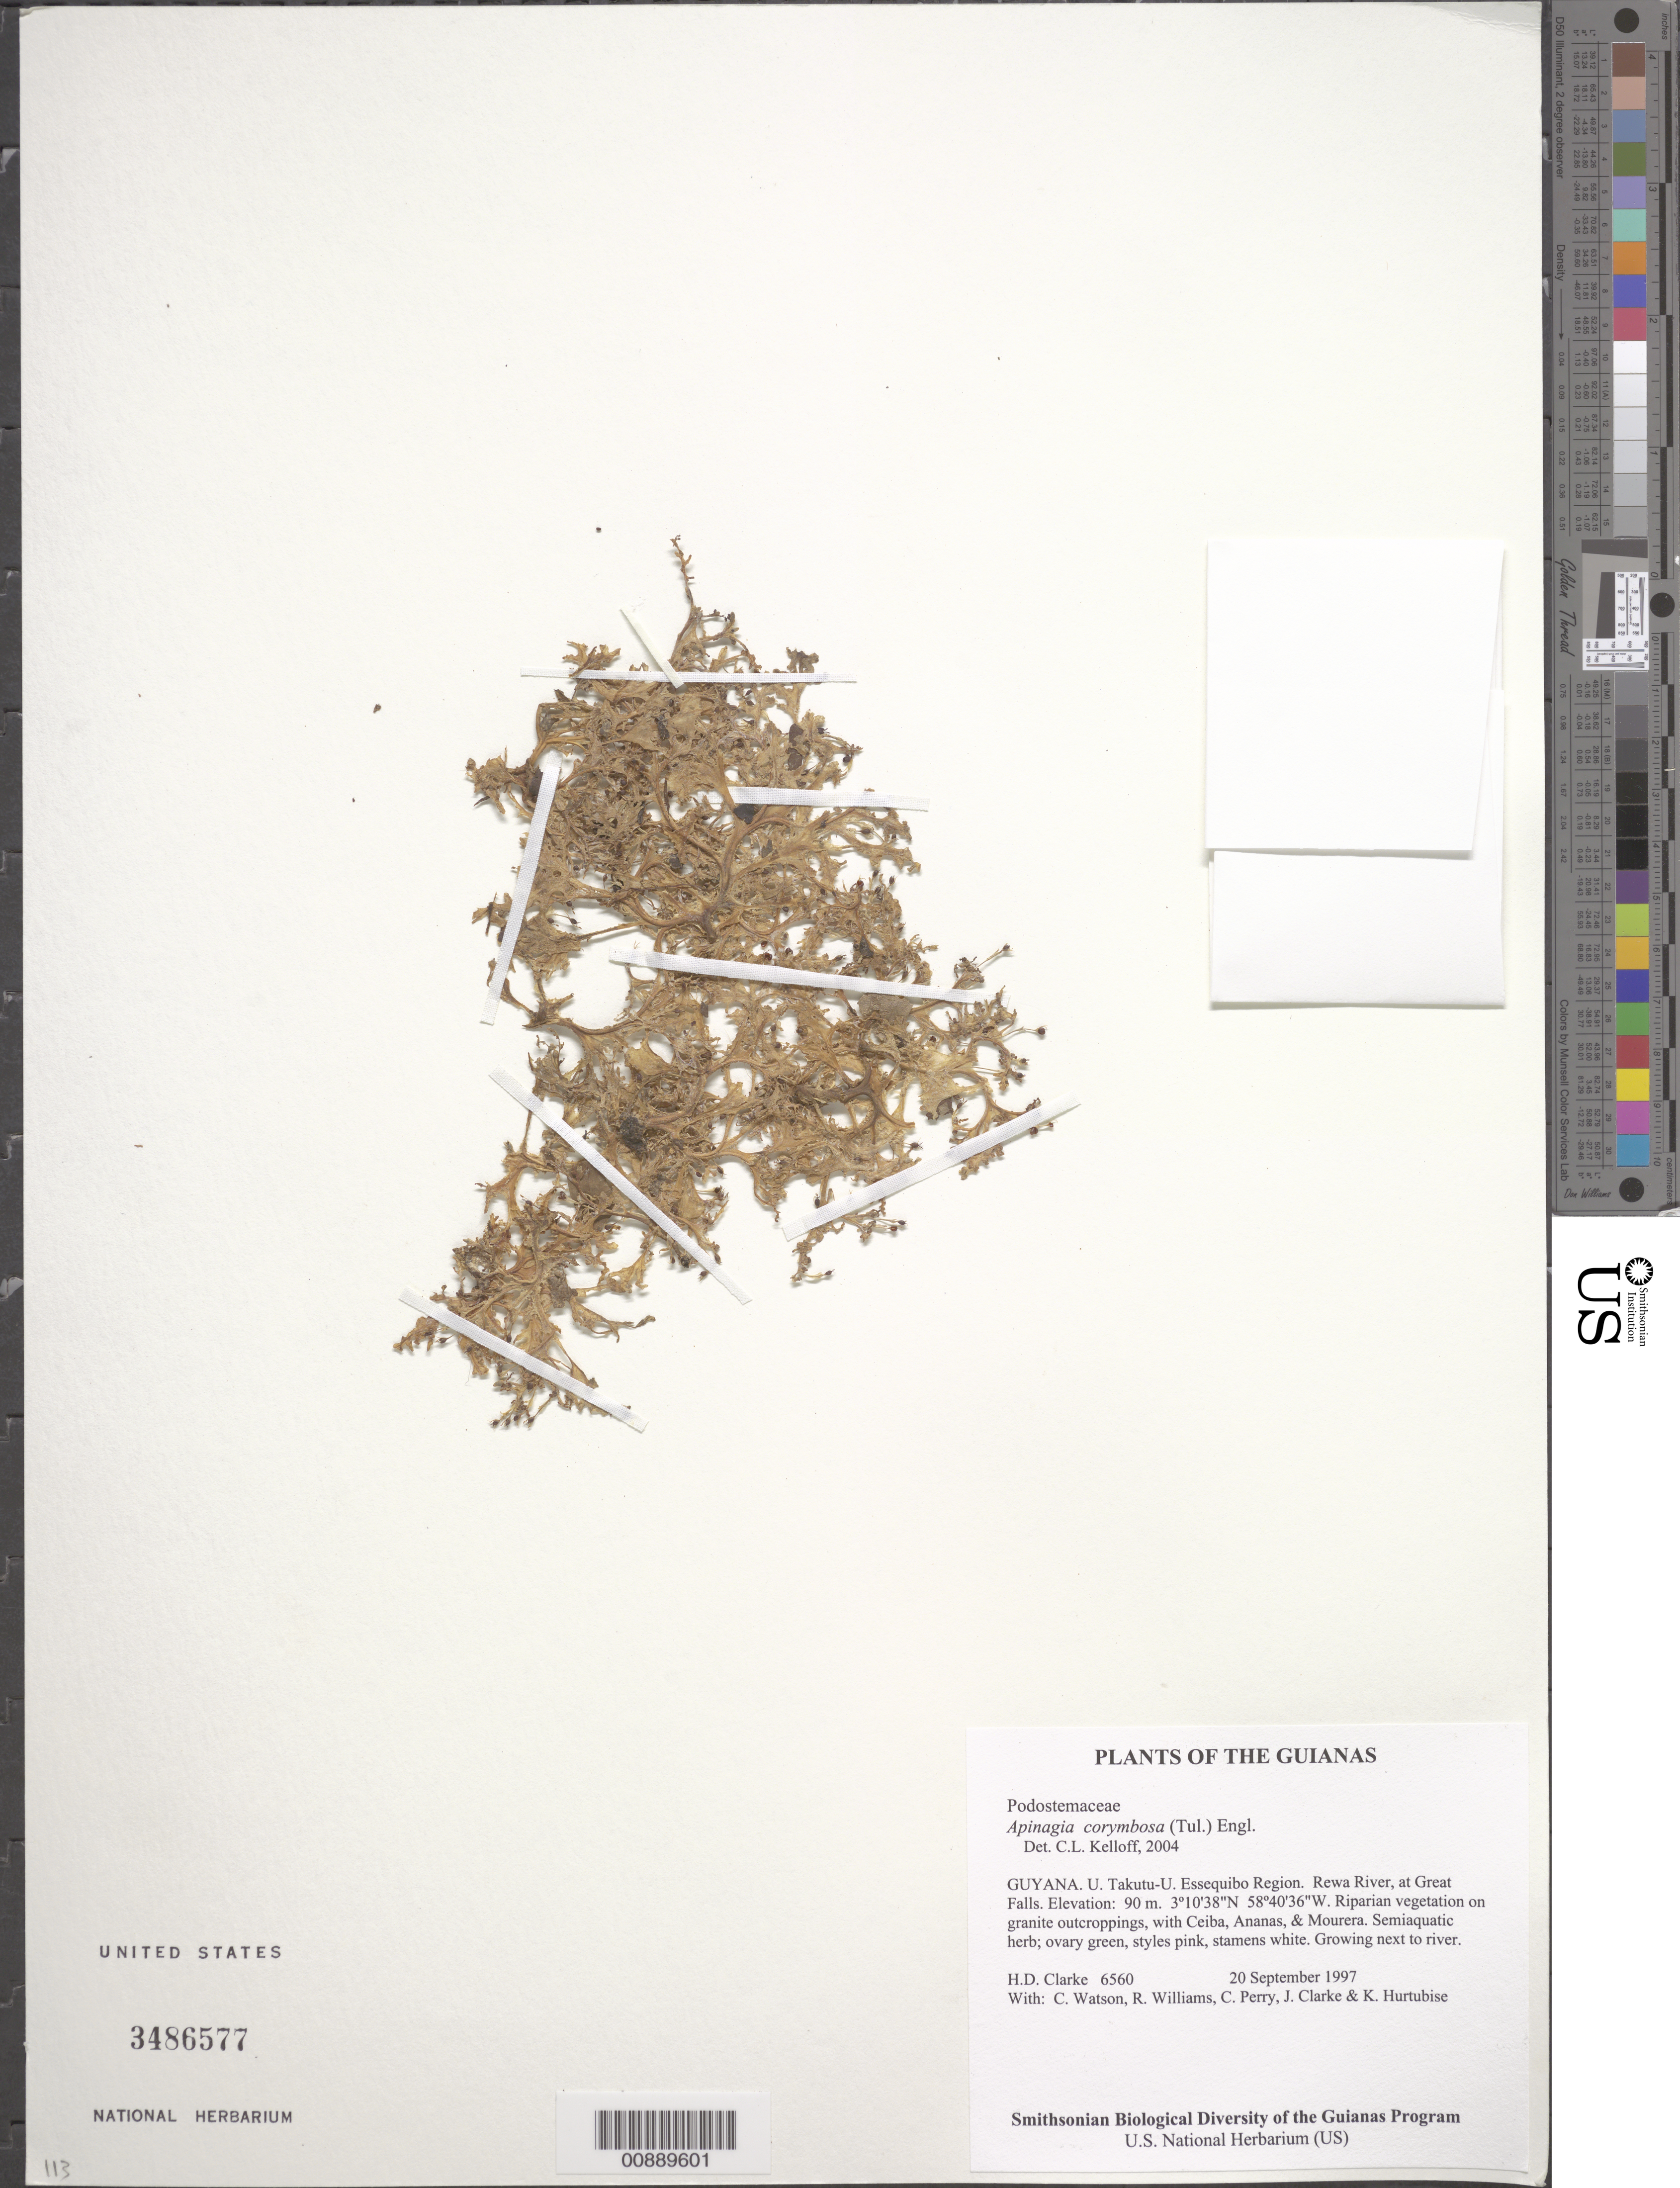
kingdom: Plantae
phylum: Tracheophyta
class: Magnoliopsida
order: Malpighiales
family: Podostemaceae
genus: Apinagia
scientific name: Apinagia corymbosa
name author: (Tul.) Engl.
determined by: Kelloff, Carol L., (US), Smithsonian Institution - National Museum of Natural History (UNITED STATES)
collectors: H. D. Clarke, C. Watson, R. Williams, C. Perry, J. Clarke & K. Hurtubise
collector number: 6560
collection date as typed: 20 September 1997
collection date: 1997-09-20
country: Guyana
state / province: U. Takutu-U. Essequibo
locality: Rewa River, at Great Falls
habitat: Riparian vegetation on granite outcroppings, with Ceiba, Ananas, & Mourera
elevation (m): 90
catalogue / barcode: US 3486577